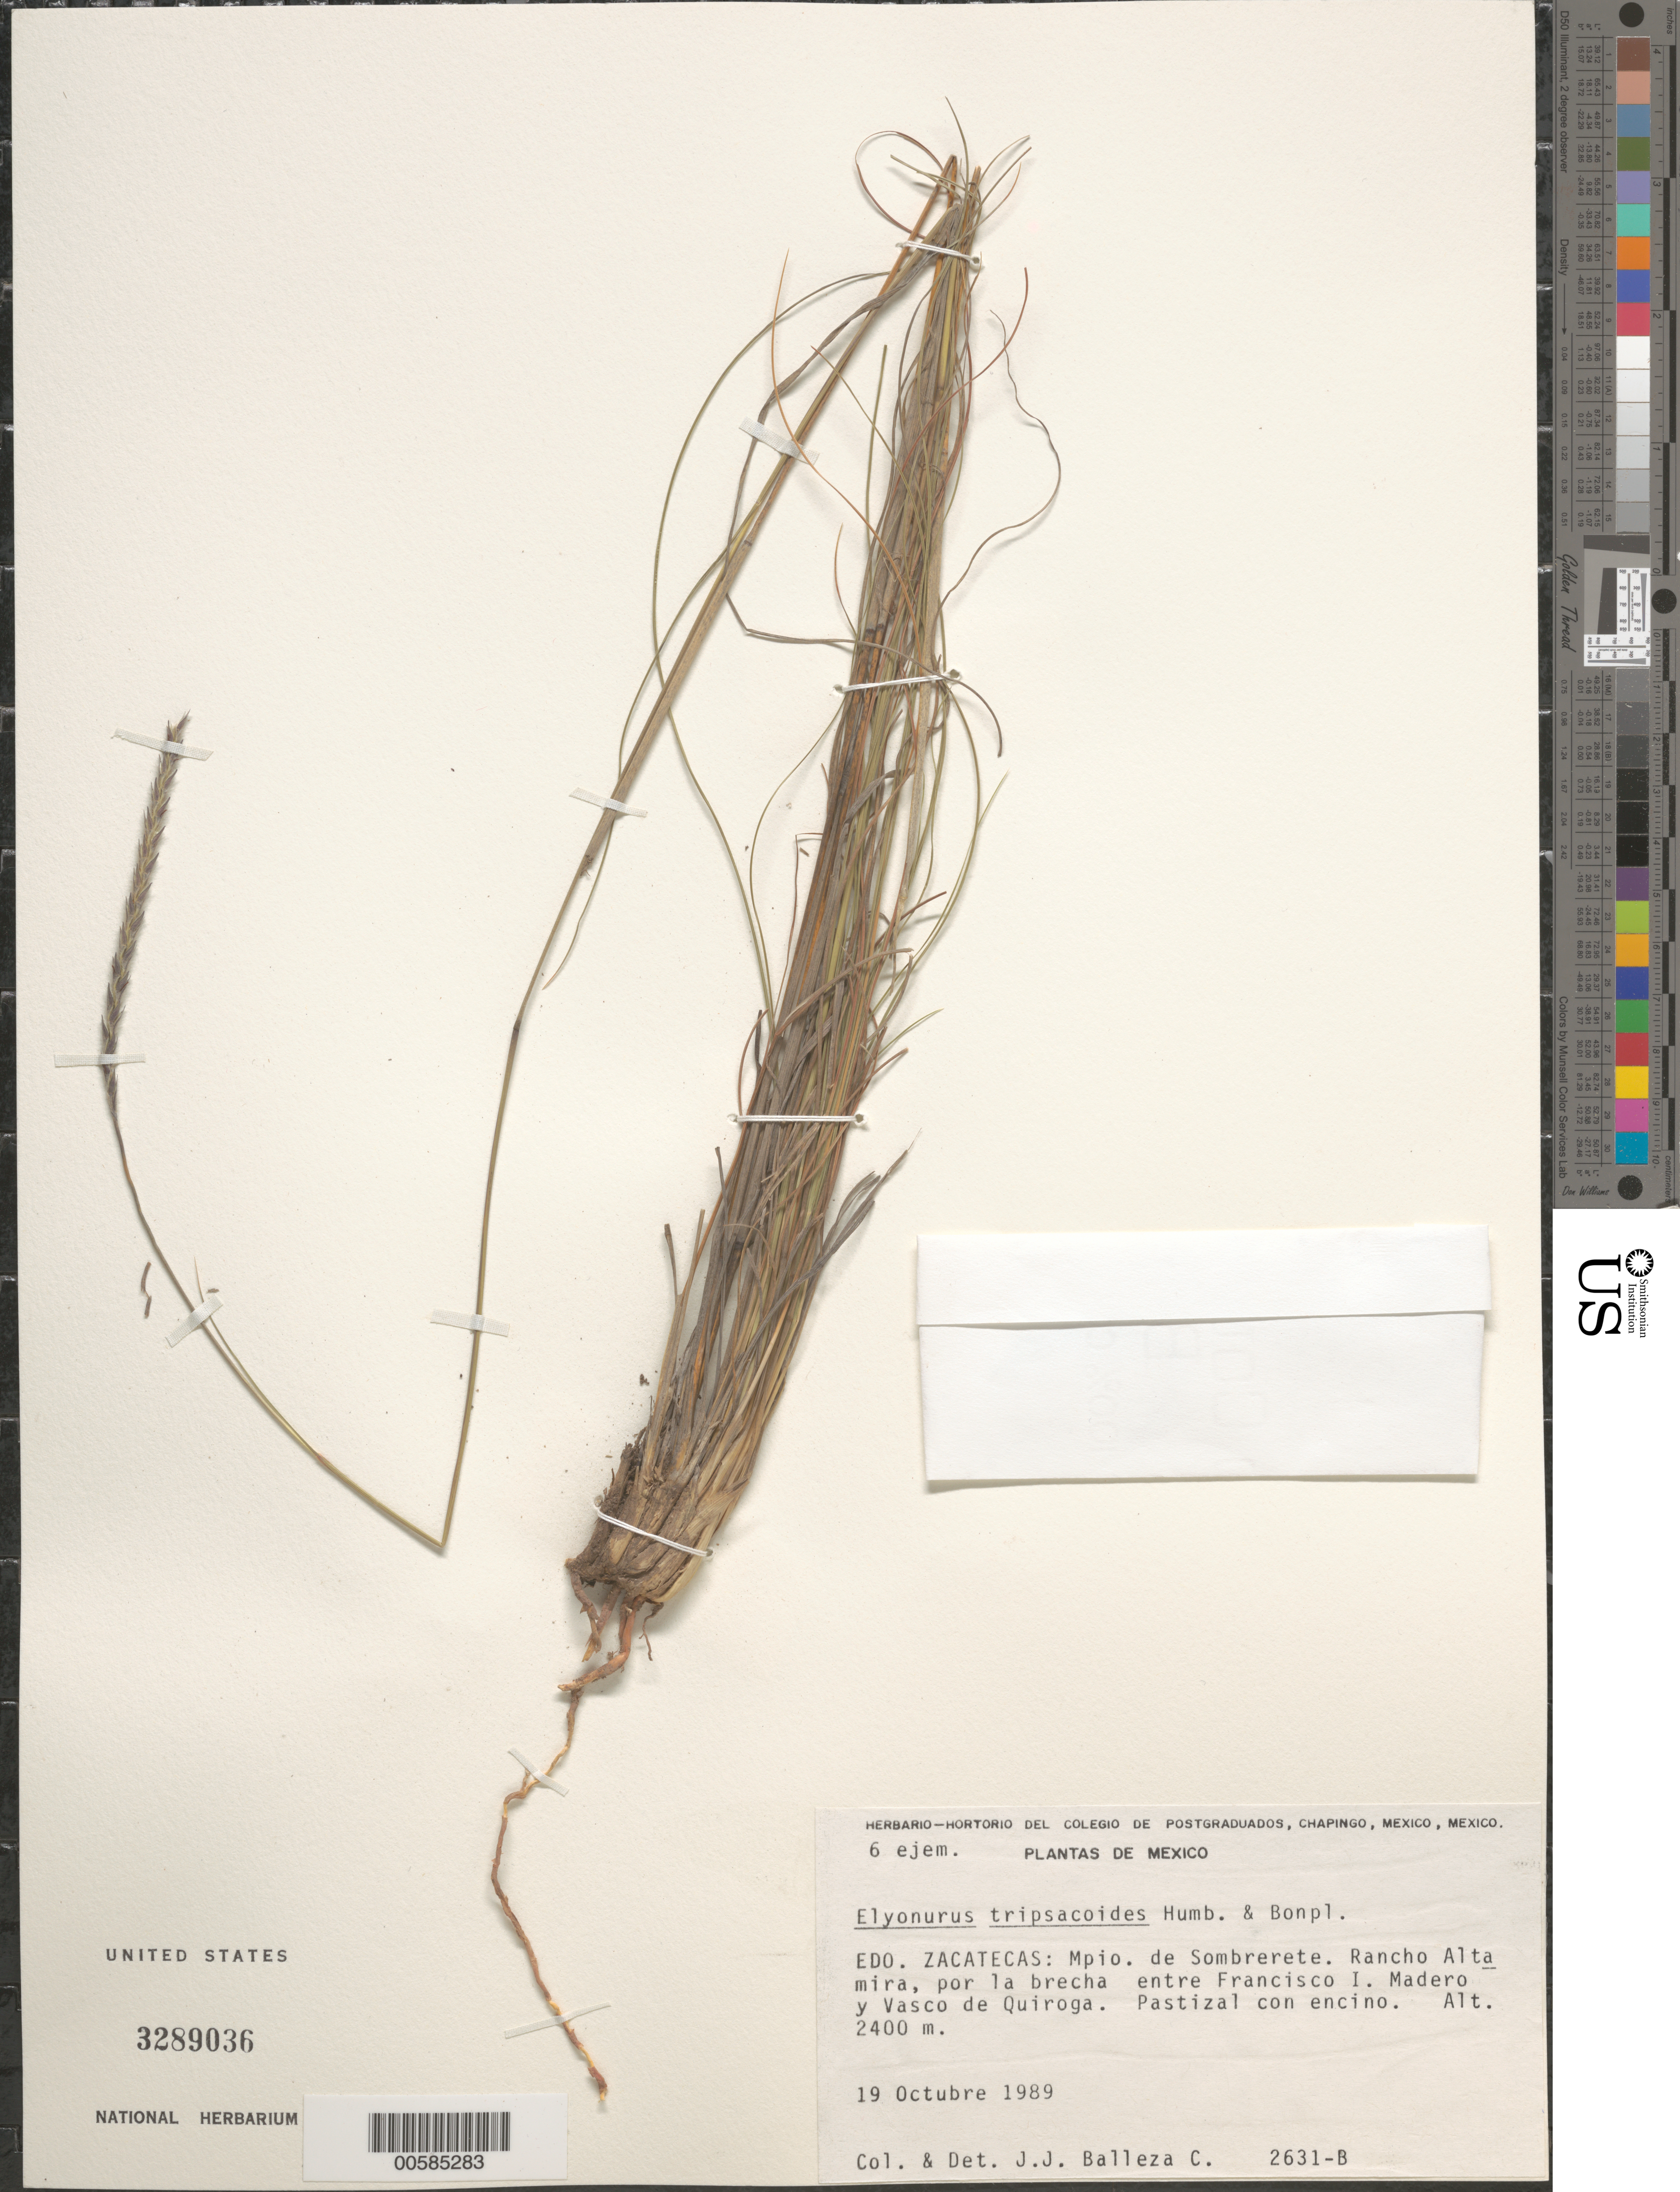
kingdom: Plantae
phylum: Tracheophyta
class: Liliopsida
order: Poales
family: Poaceae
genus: Elionurus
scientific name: Elionurus tripsacoides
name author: Humb. & Bonpl. ex Willd.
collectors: J. J. Balleza C.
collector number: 2631-B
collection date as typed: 19 Oct 1989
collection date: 1989-10-19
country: Mexico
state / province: Zacatecas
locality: Mpio. de Sombrerete. Rancho Altamira, por la brecha entre Francisco I. Madero y Vasco de Quiroga.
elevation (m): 2400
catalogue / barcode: US 3289036